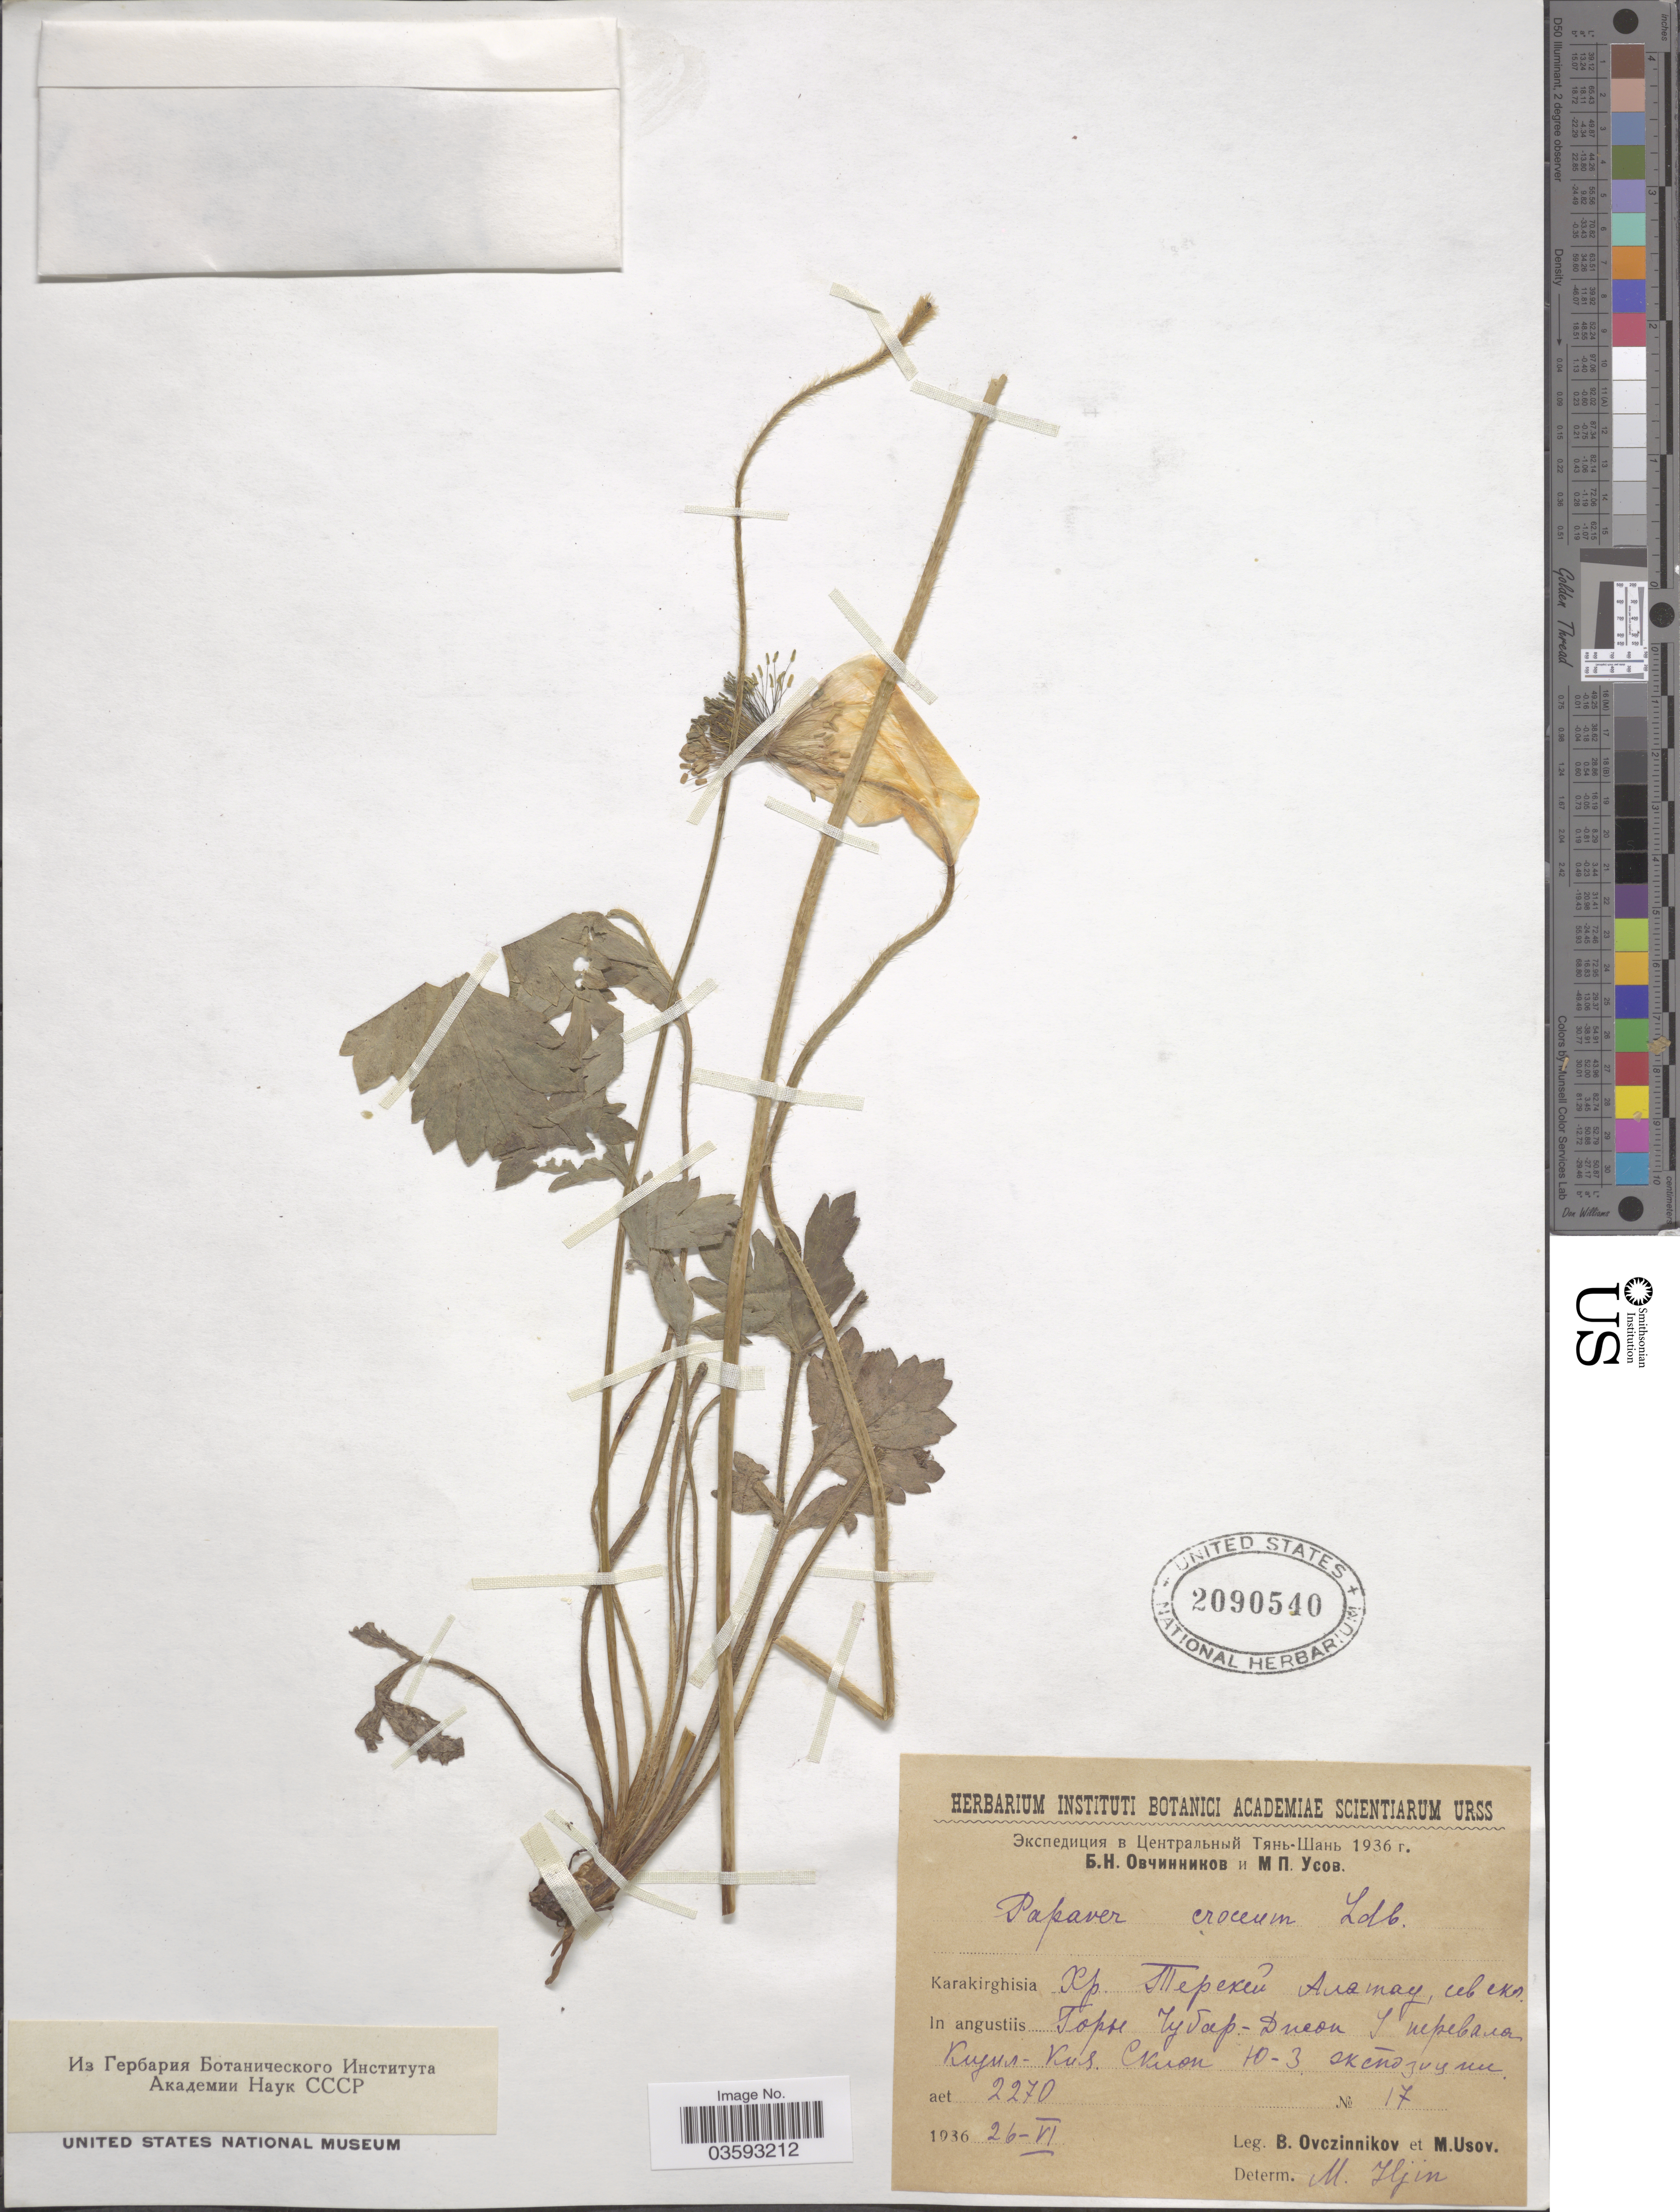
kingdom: Plantae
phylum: Tracheophyta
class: Magnoliopsida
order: Ranunculales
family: Papaveraceae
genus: Papaver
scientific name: Papaver croceum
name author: Ledeb.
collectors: B. Ovczinnikov & M. Usov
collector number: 17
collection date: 1936-06-26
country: Kyrgyzstan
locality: Karakirghisia Terskey Alatau, north slope of Chubardzhan Mts. In aungustiis.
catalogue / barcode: US 2090540